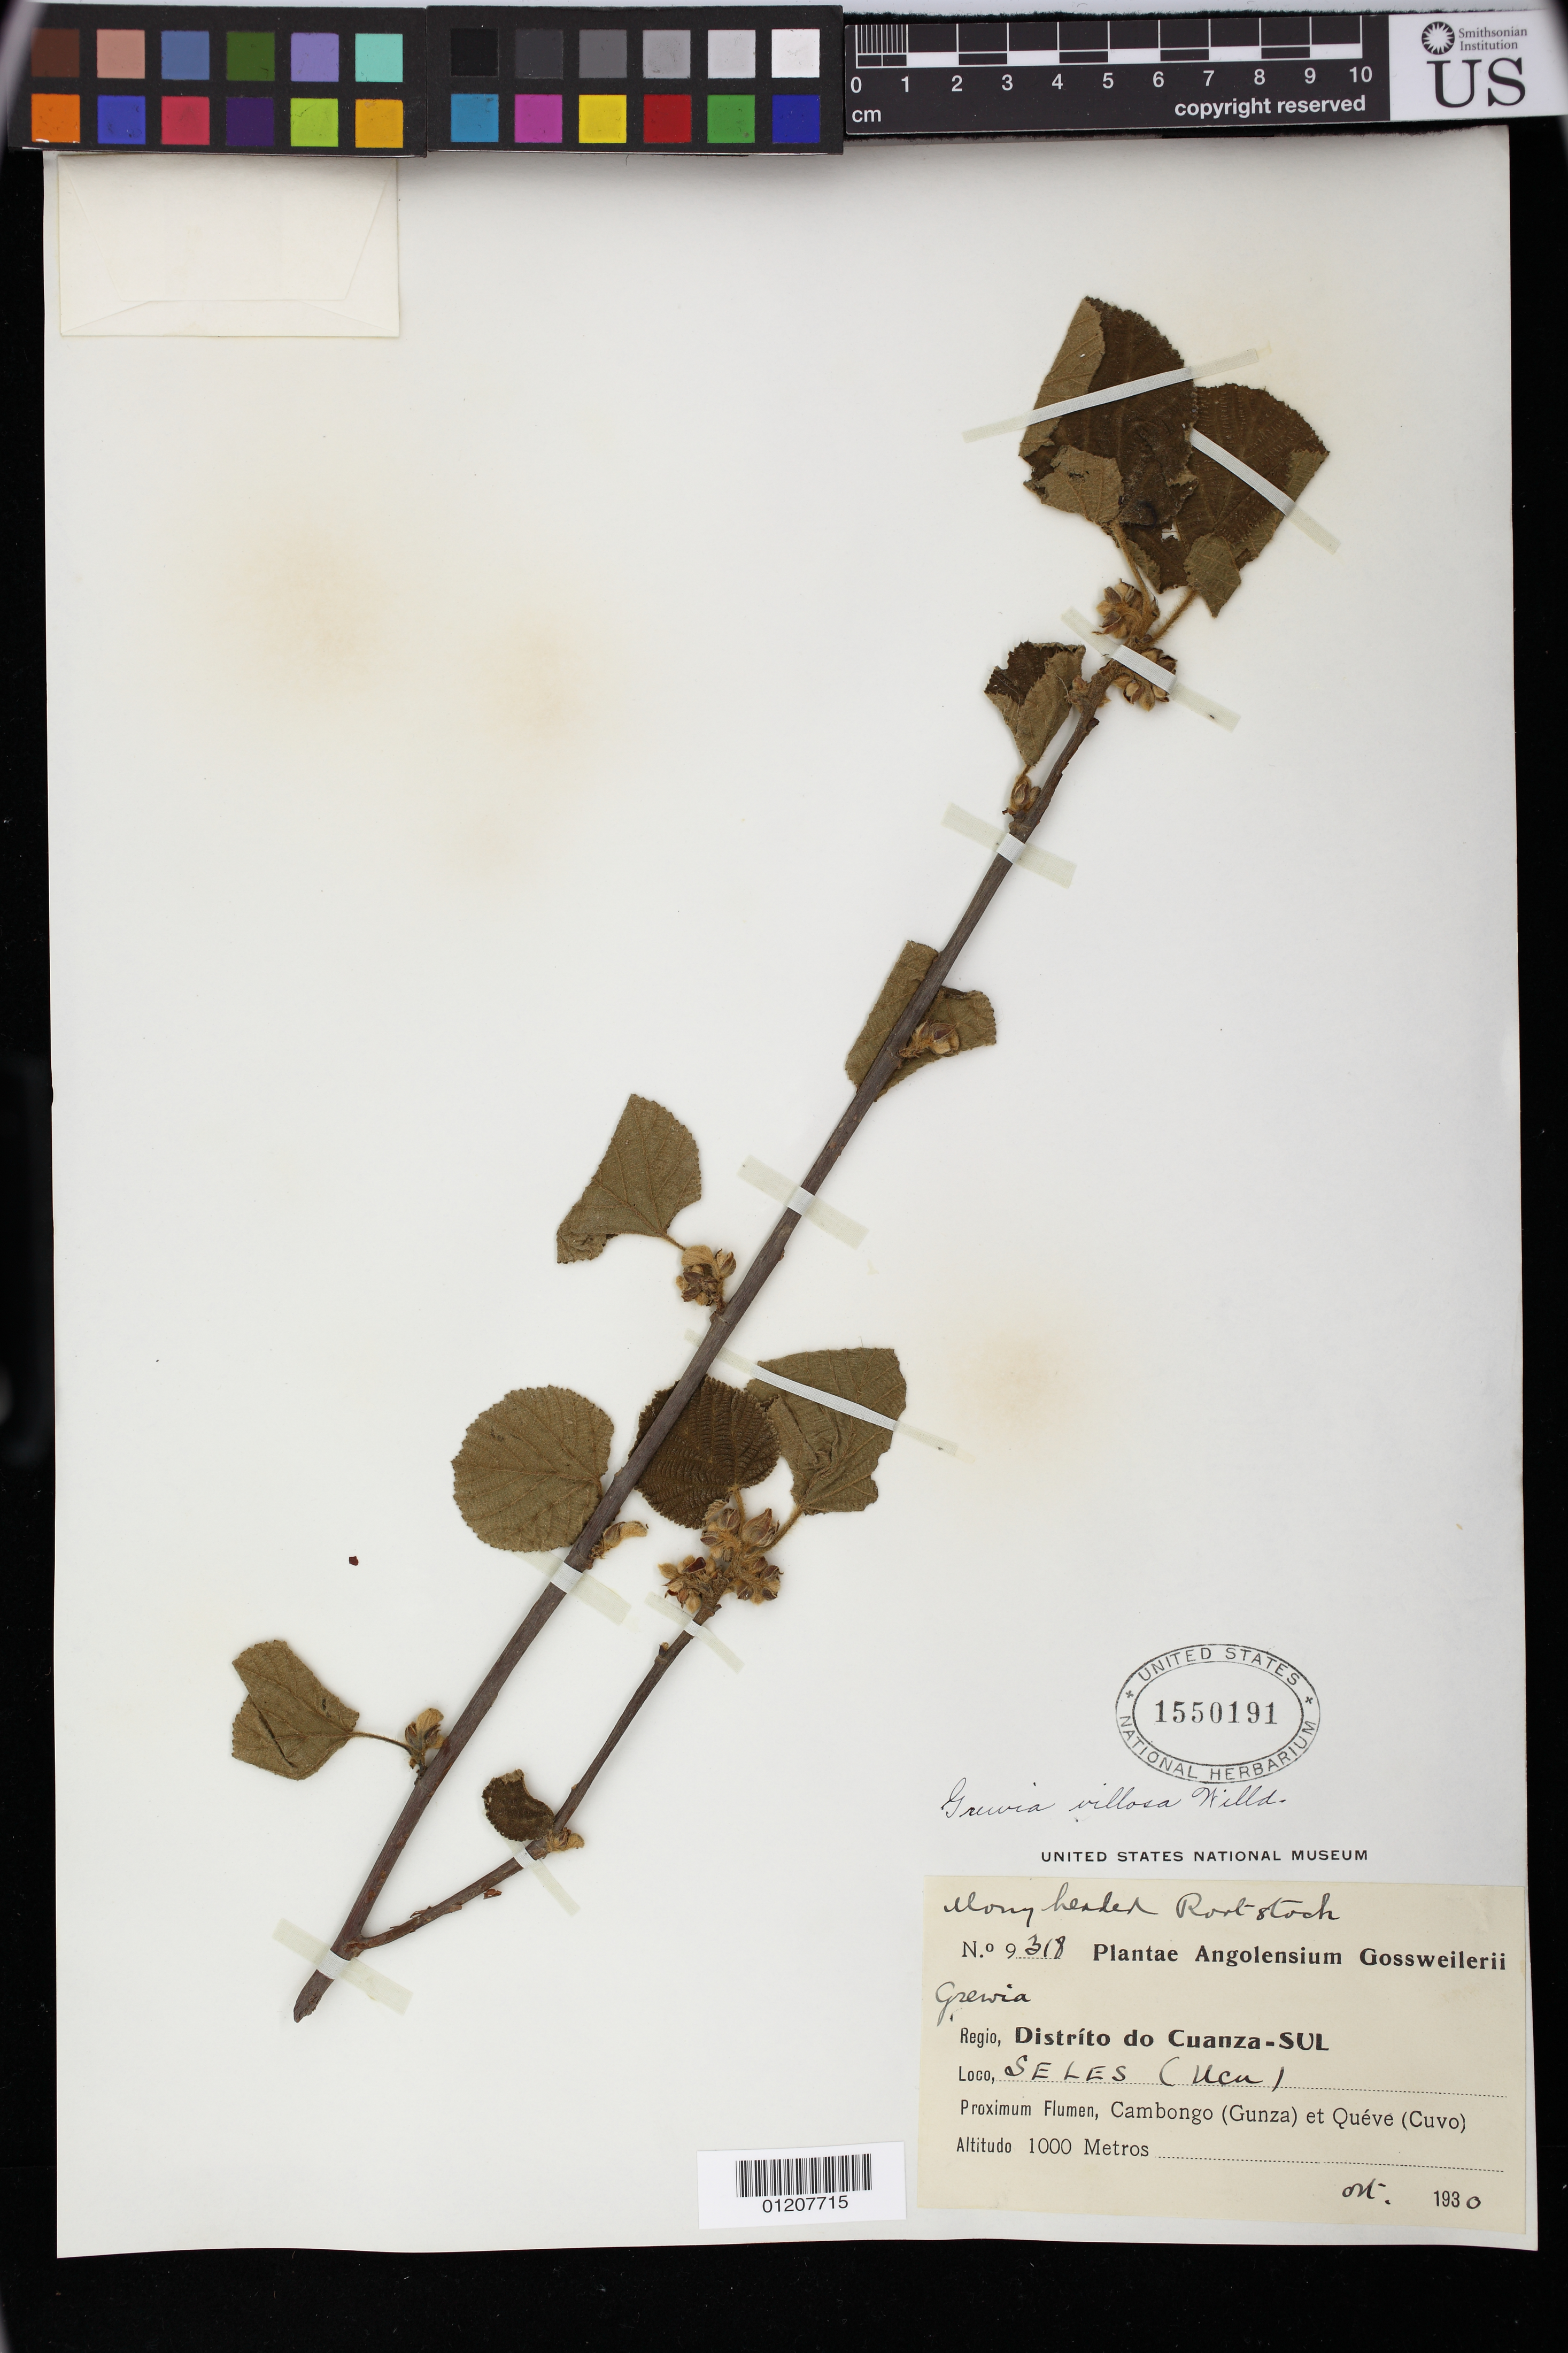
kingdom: Plantae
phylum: Tracheophyta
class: Magnoliopsida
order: Malvales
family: Malvaceae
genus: Grewia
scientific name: Grewia villosa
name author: Willd.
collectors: J. Gossweiler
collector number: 9318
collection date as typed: Oct 1930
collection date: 1930-10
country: Angola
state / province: Cuanza Sul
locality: Regio, Distrito do Cuanza - Sul. Loco, Seles (Ucu). Proximen Flumen, Cambongo (Gunza) et Quéve (Cuvo)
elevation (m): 1000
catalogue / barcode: US 1550191